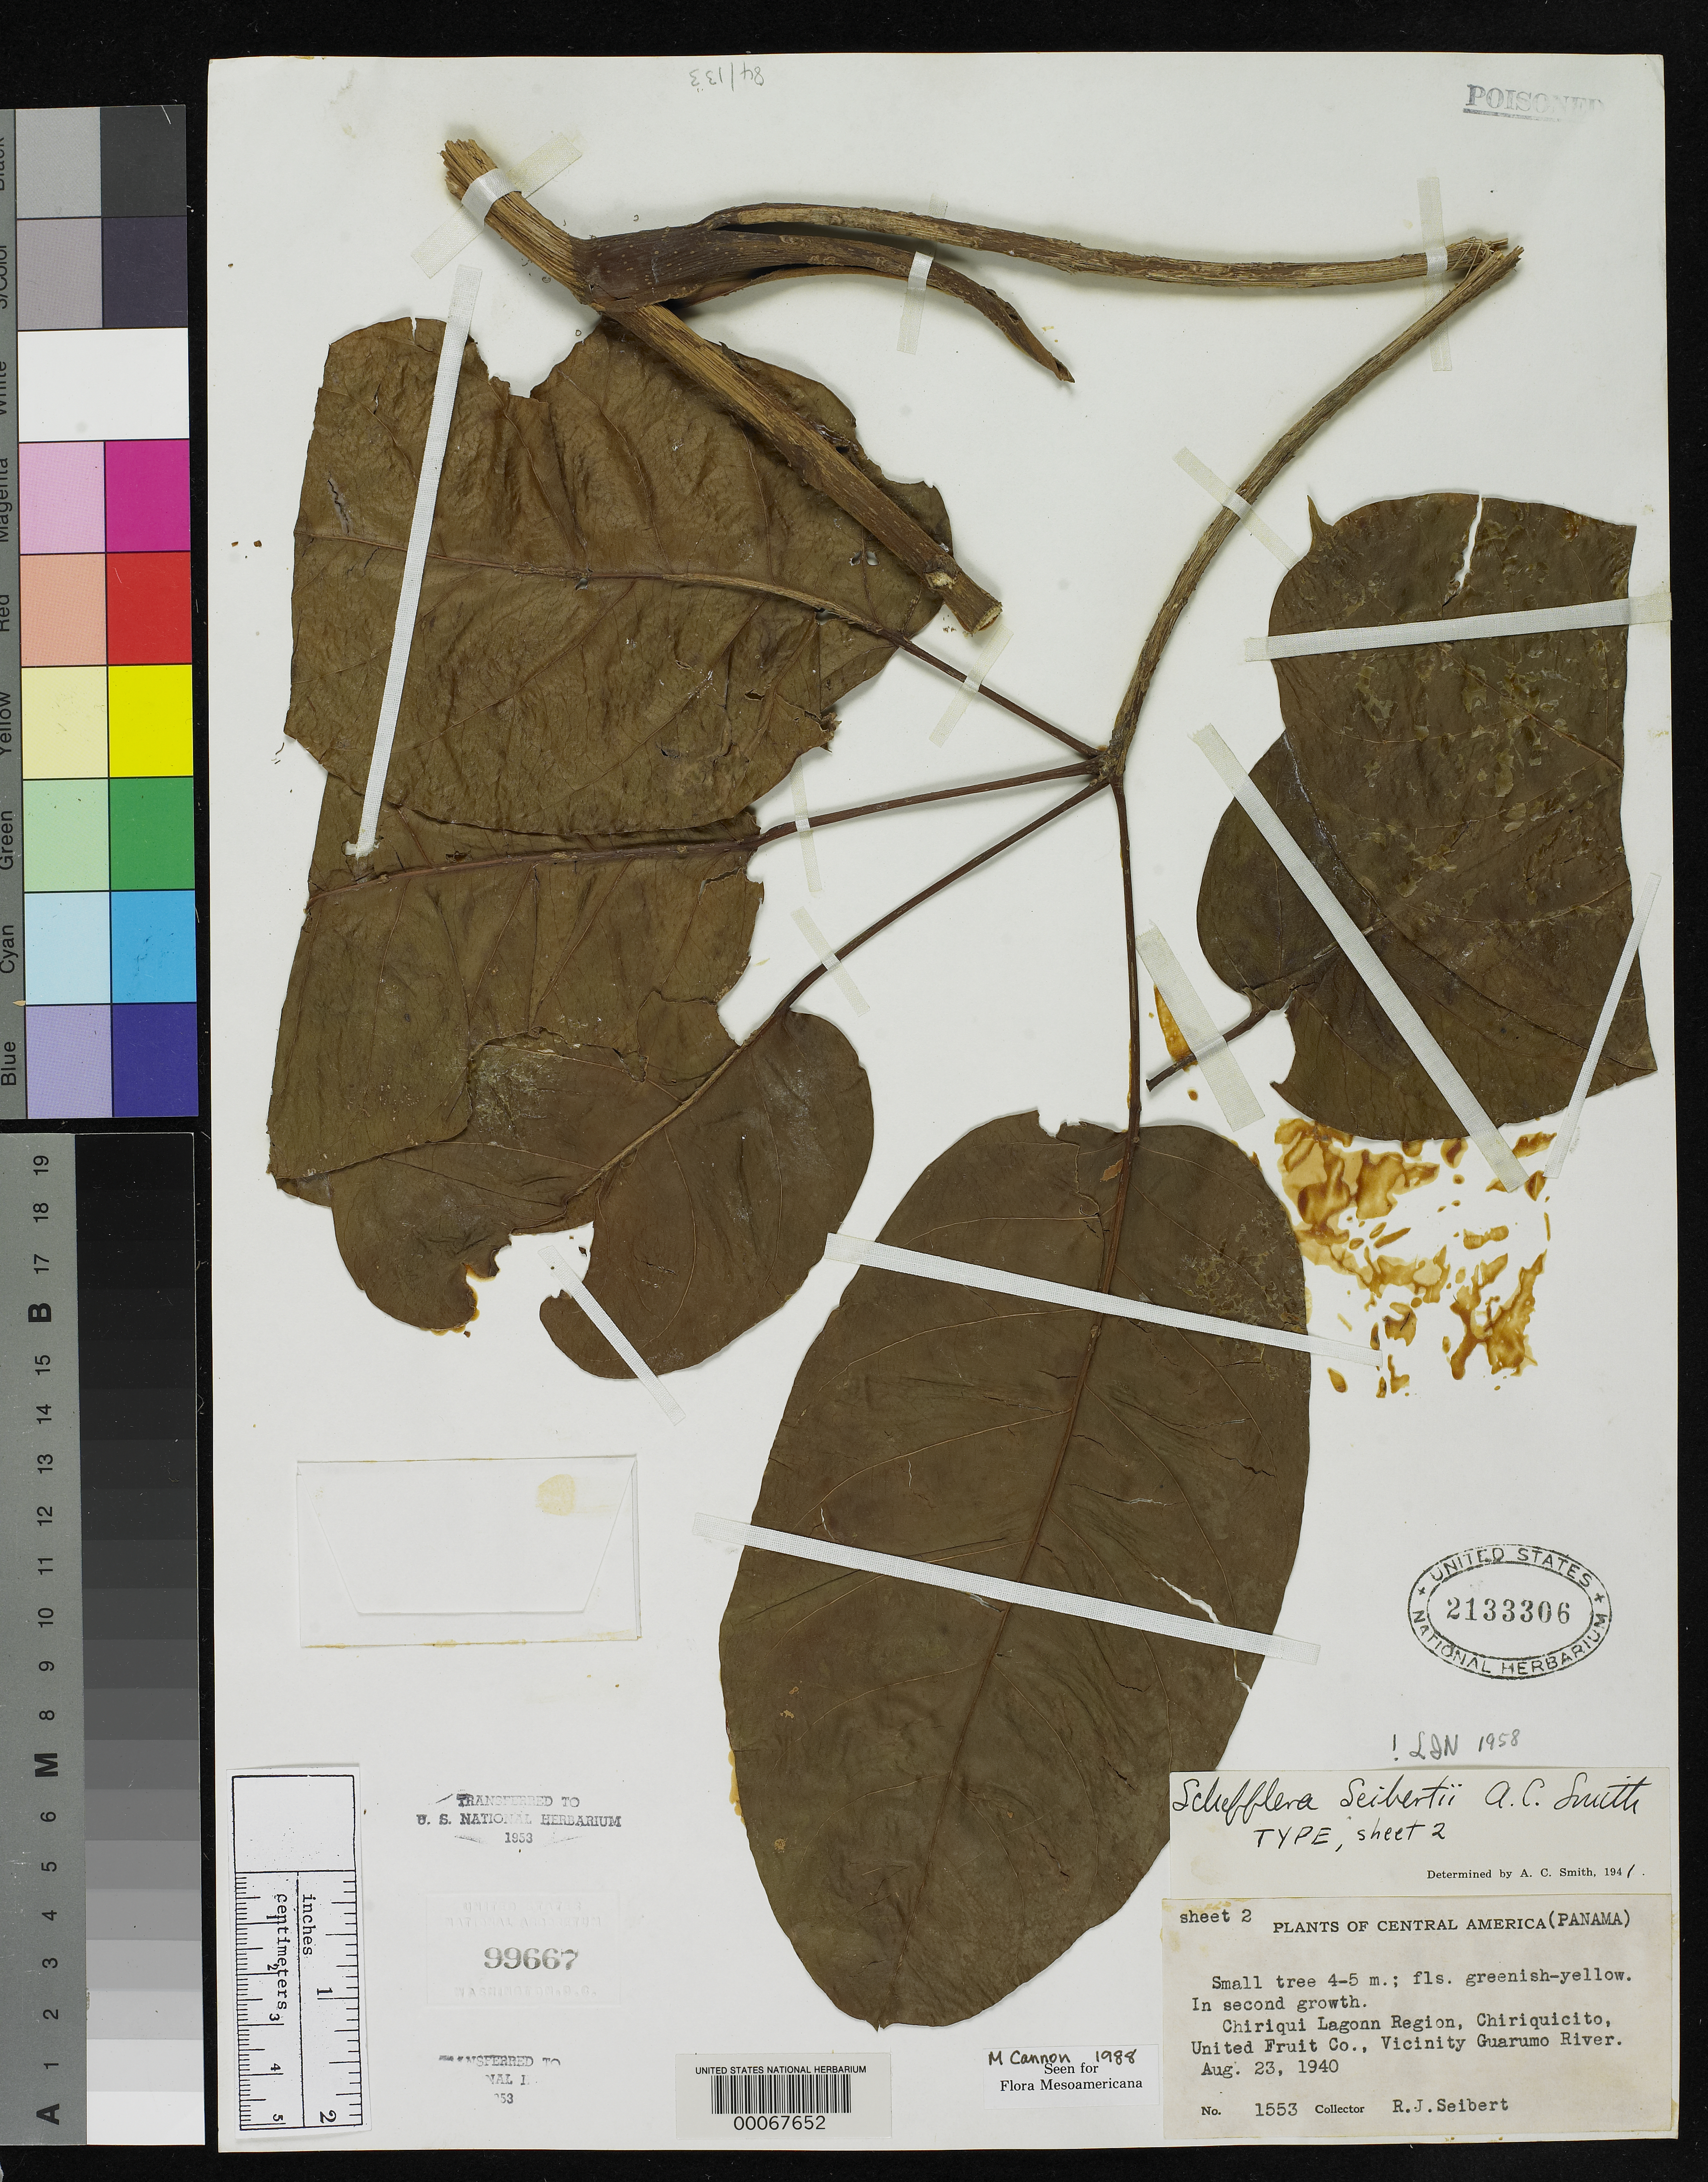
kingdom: Plantae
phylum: Tracheophyta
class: Magnoliopsida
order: Apiales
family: Araliaceae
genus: Schefflera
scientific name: Schefflera seibertii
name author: A.C. Sm.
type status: Holotype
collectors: R. J. Seibert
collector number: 1553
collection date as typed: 23 Aug 1940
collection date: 1940-08-23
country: Panama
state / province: Chiriquí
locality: Chiriquicito, vicinity of Guarumo River.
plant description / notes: Specimen ex herb. National Arboretum, transferred to U.S. National Herbarium, 1953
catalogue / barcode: US 2133306